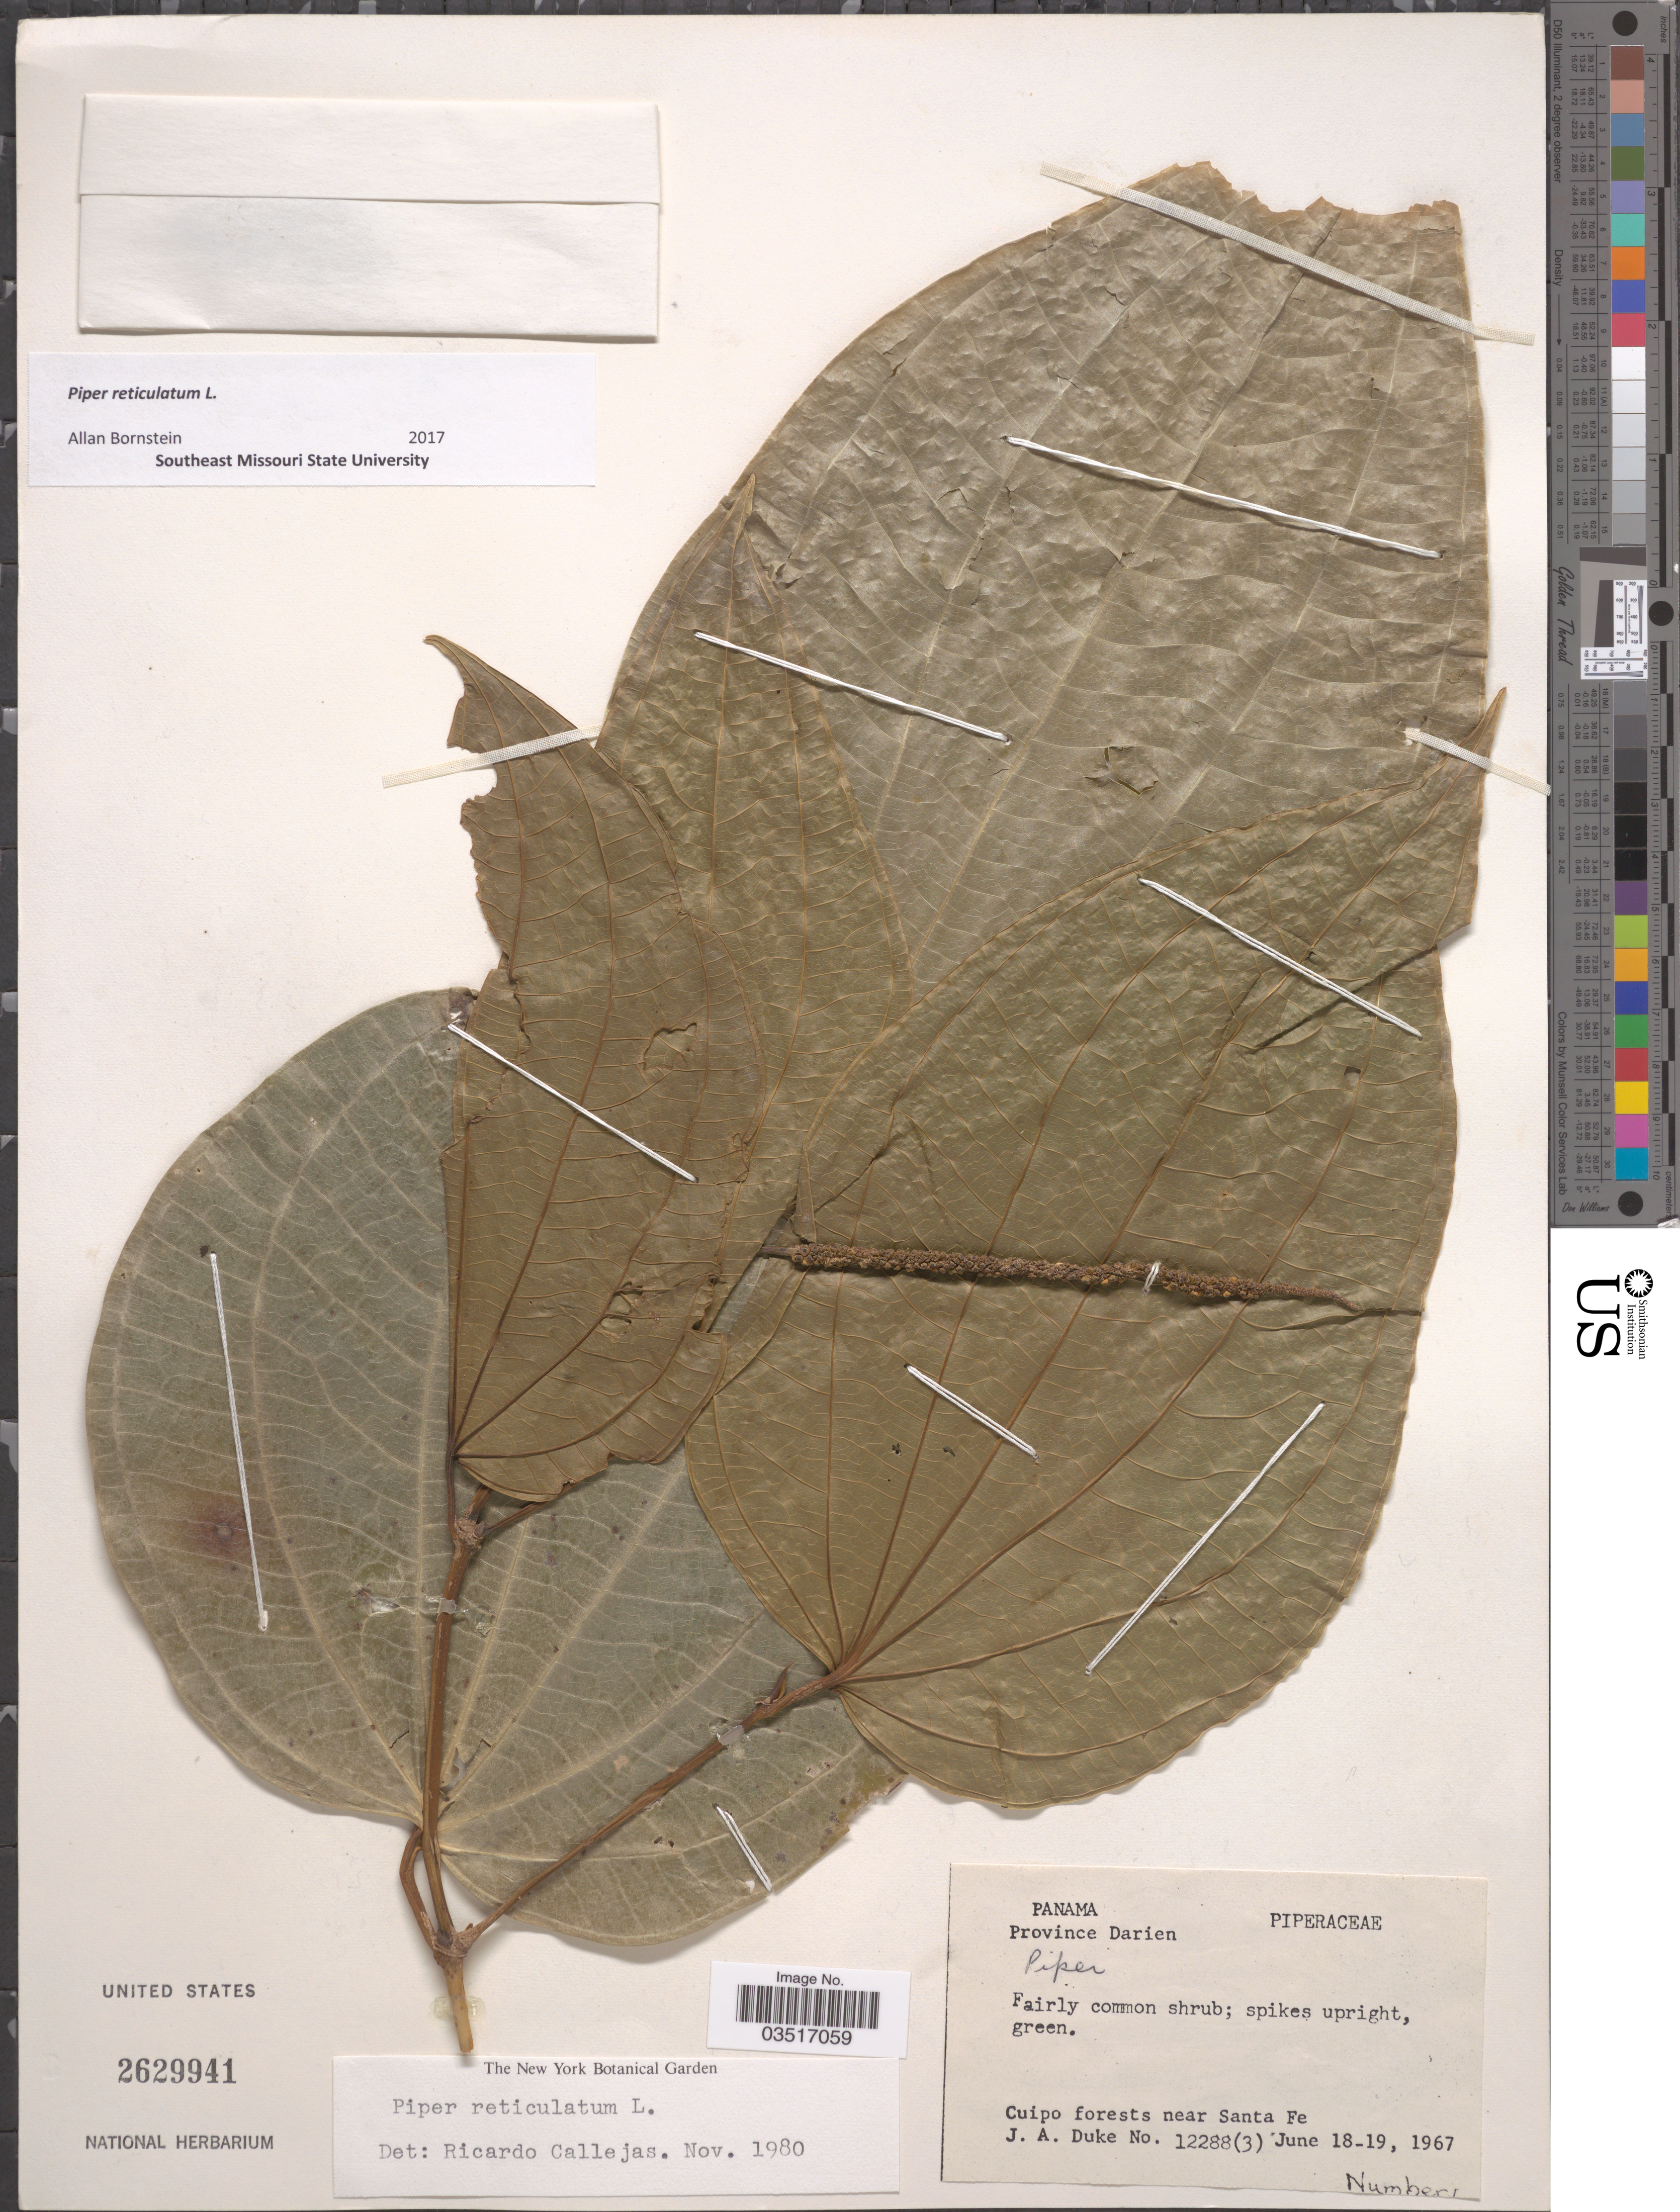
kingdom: Plantae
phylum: Tracheophyta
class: Magnoliopsida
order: Piperales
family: Piperaceae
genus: Piper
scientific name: Piper reticulatum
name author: L.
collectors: J. A. Duke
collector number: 12288(3)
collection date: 1967-06-18/1967-06-19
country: Panama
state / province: Darien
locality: Province Darien. Cuipo forests near Santa Fe.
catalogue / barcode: US 2629941